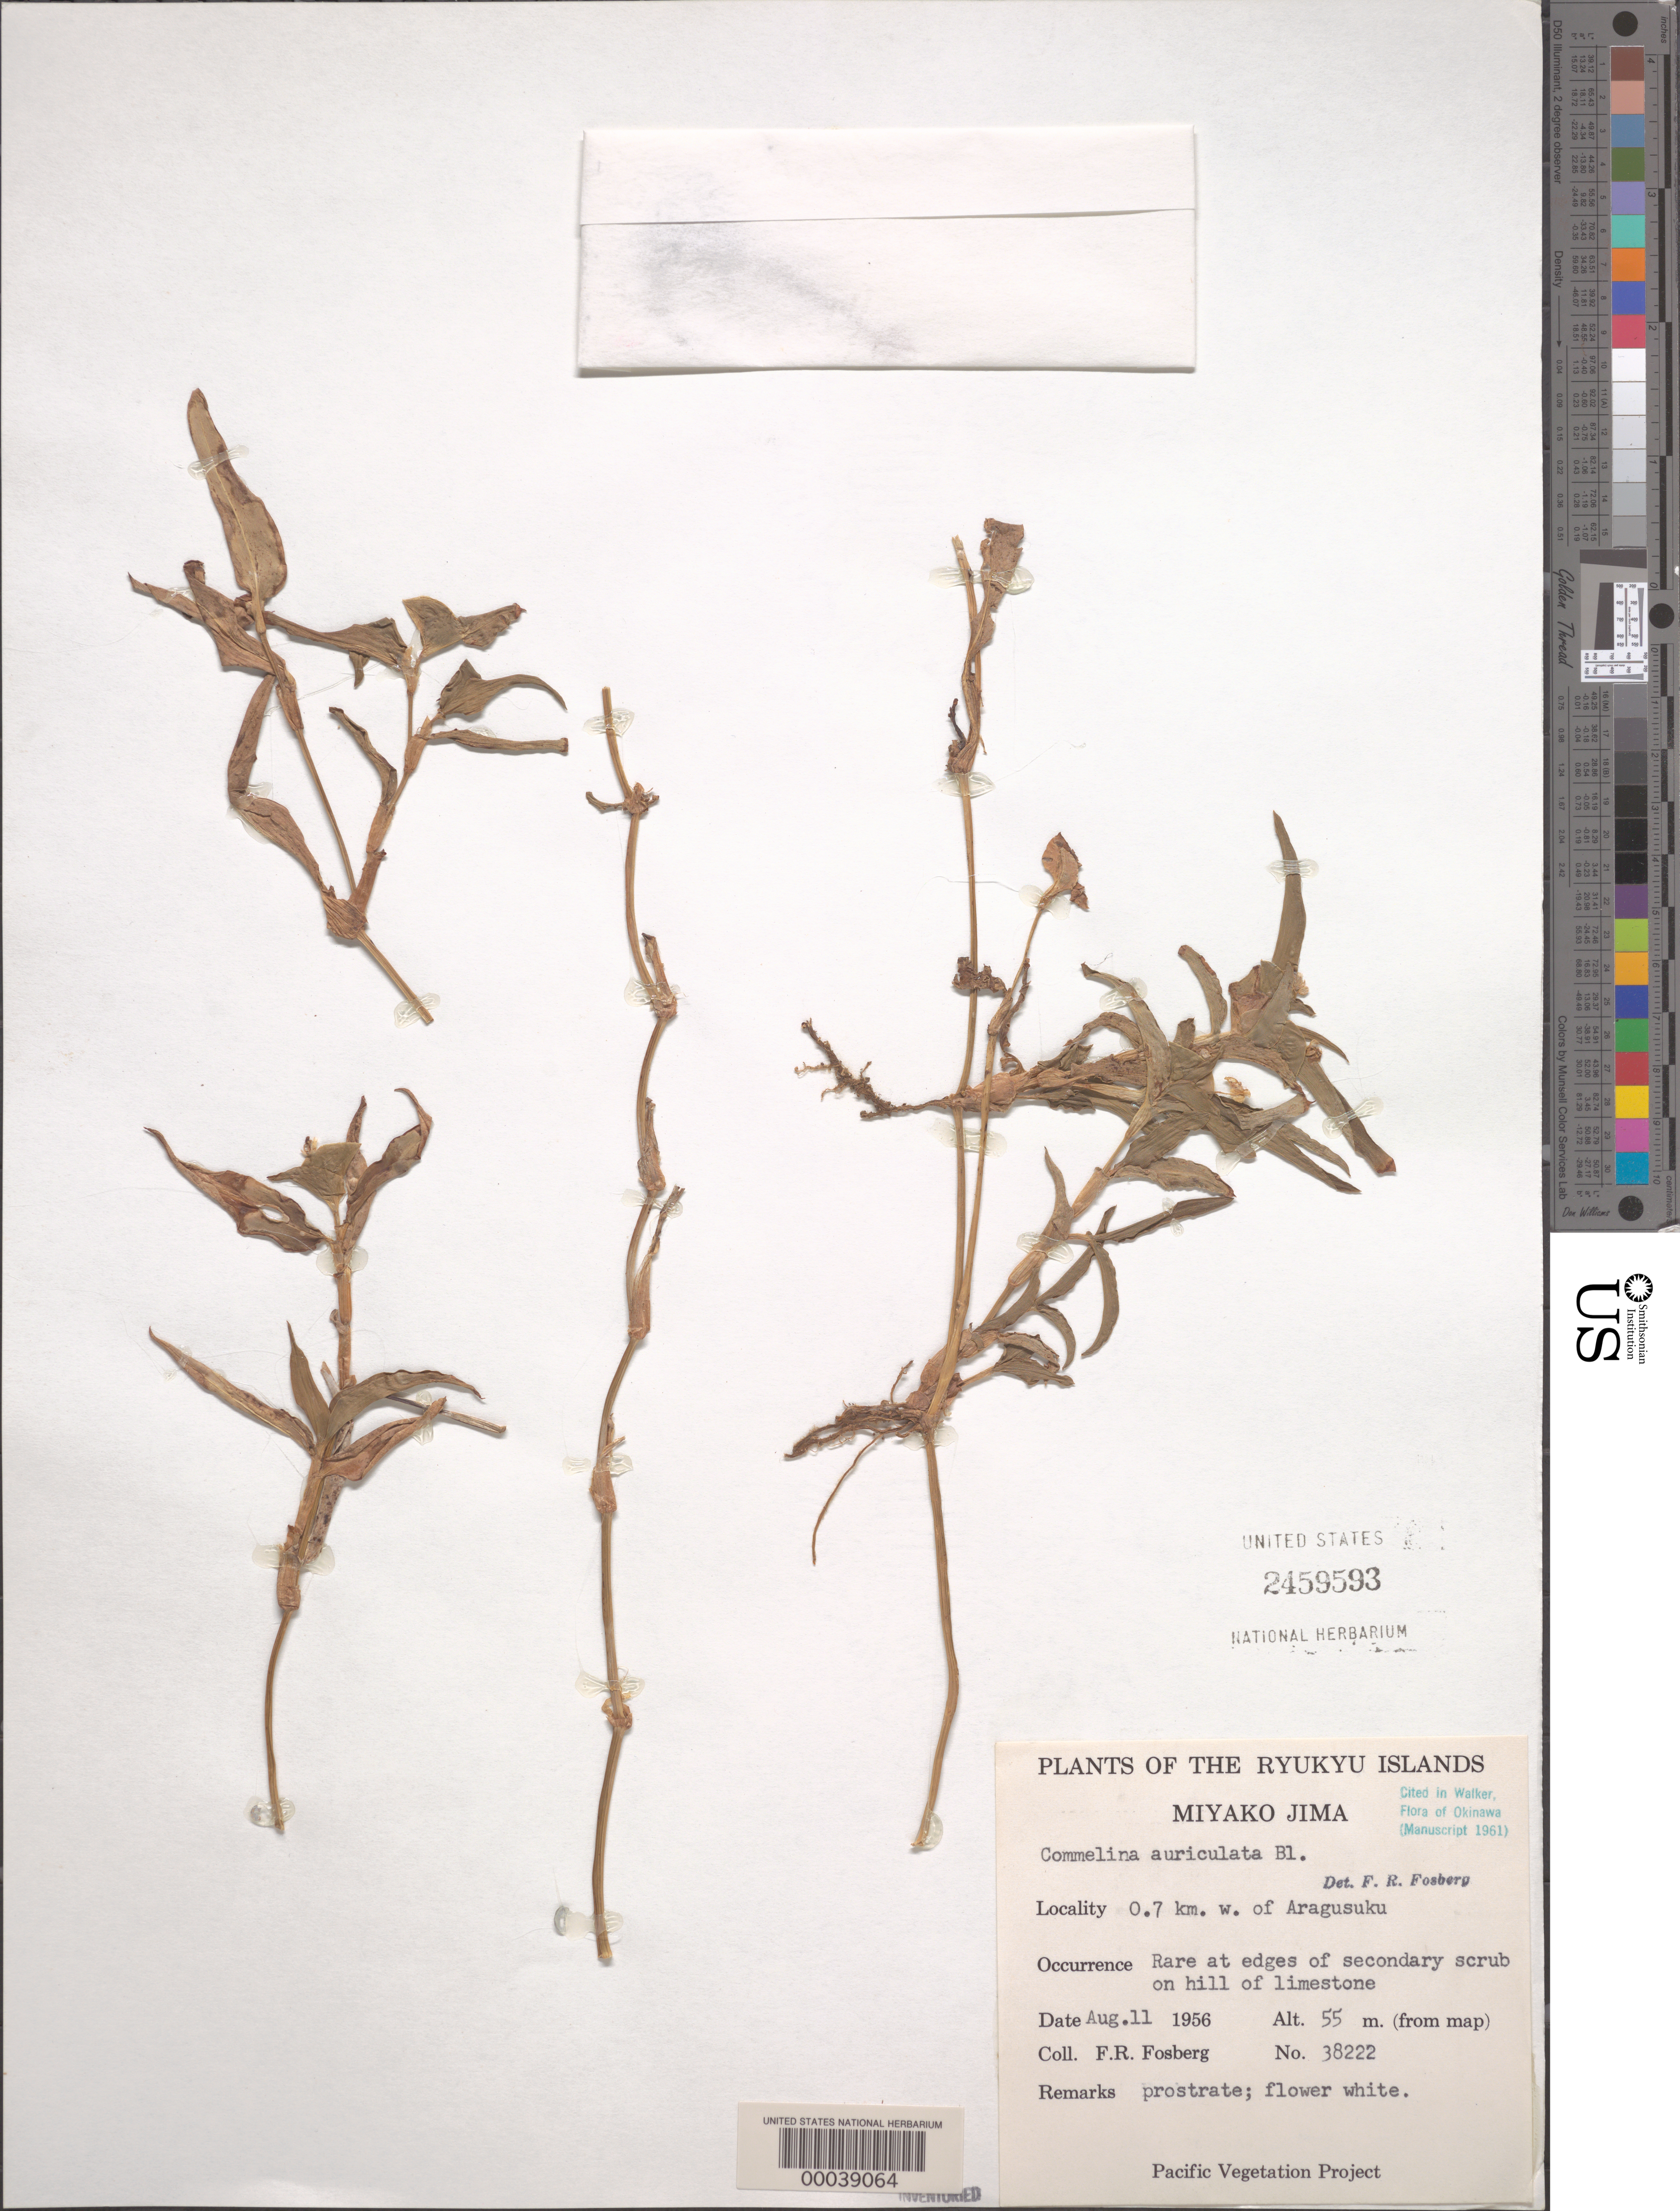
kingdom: Plantae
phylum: Tracheophyta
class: Liliopsida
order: Commelinales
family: Commelinaceae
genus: Commelina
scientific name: Commelina auriculata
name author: Blume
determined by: Fosberg, F. R.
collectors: F. R. Fosberg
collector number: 38222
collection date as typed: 11 Aug 1956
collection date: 1956-08-11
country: Japan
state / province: Okinawa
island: Miyako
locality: W o aragusuku; miyako jima [SAKISHIMA IS.]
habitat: Edge of secondary scrub on limestone hill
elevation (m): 55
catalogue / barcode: US 2459593